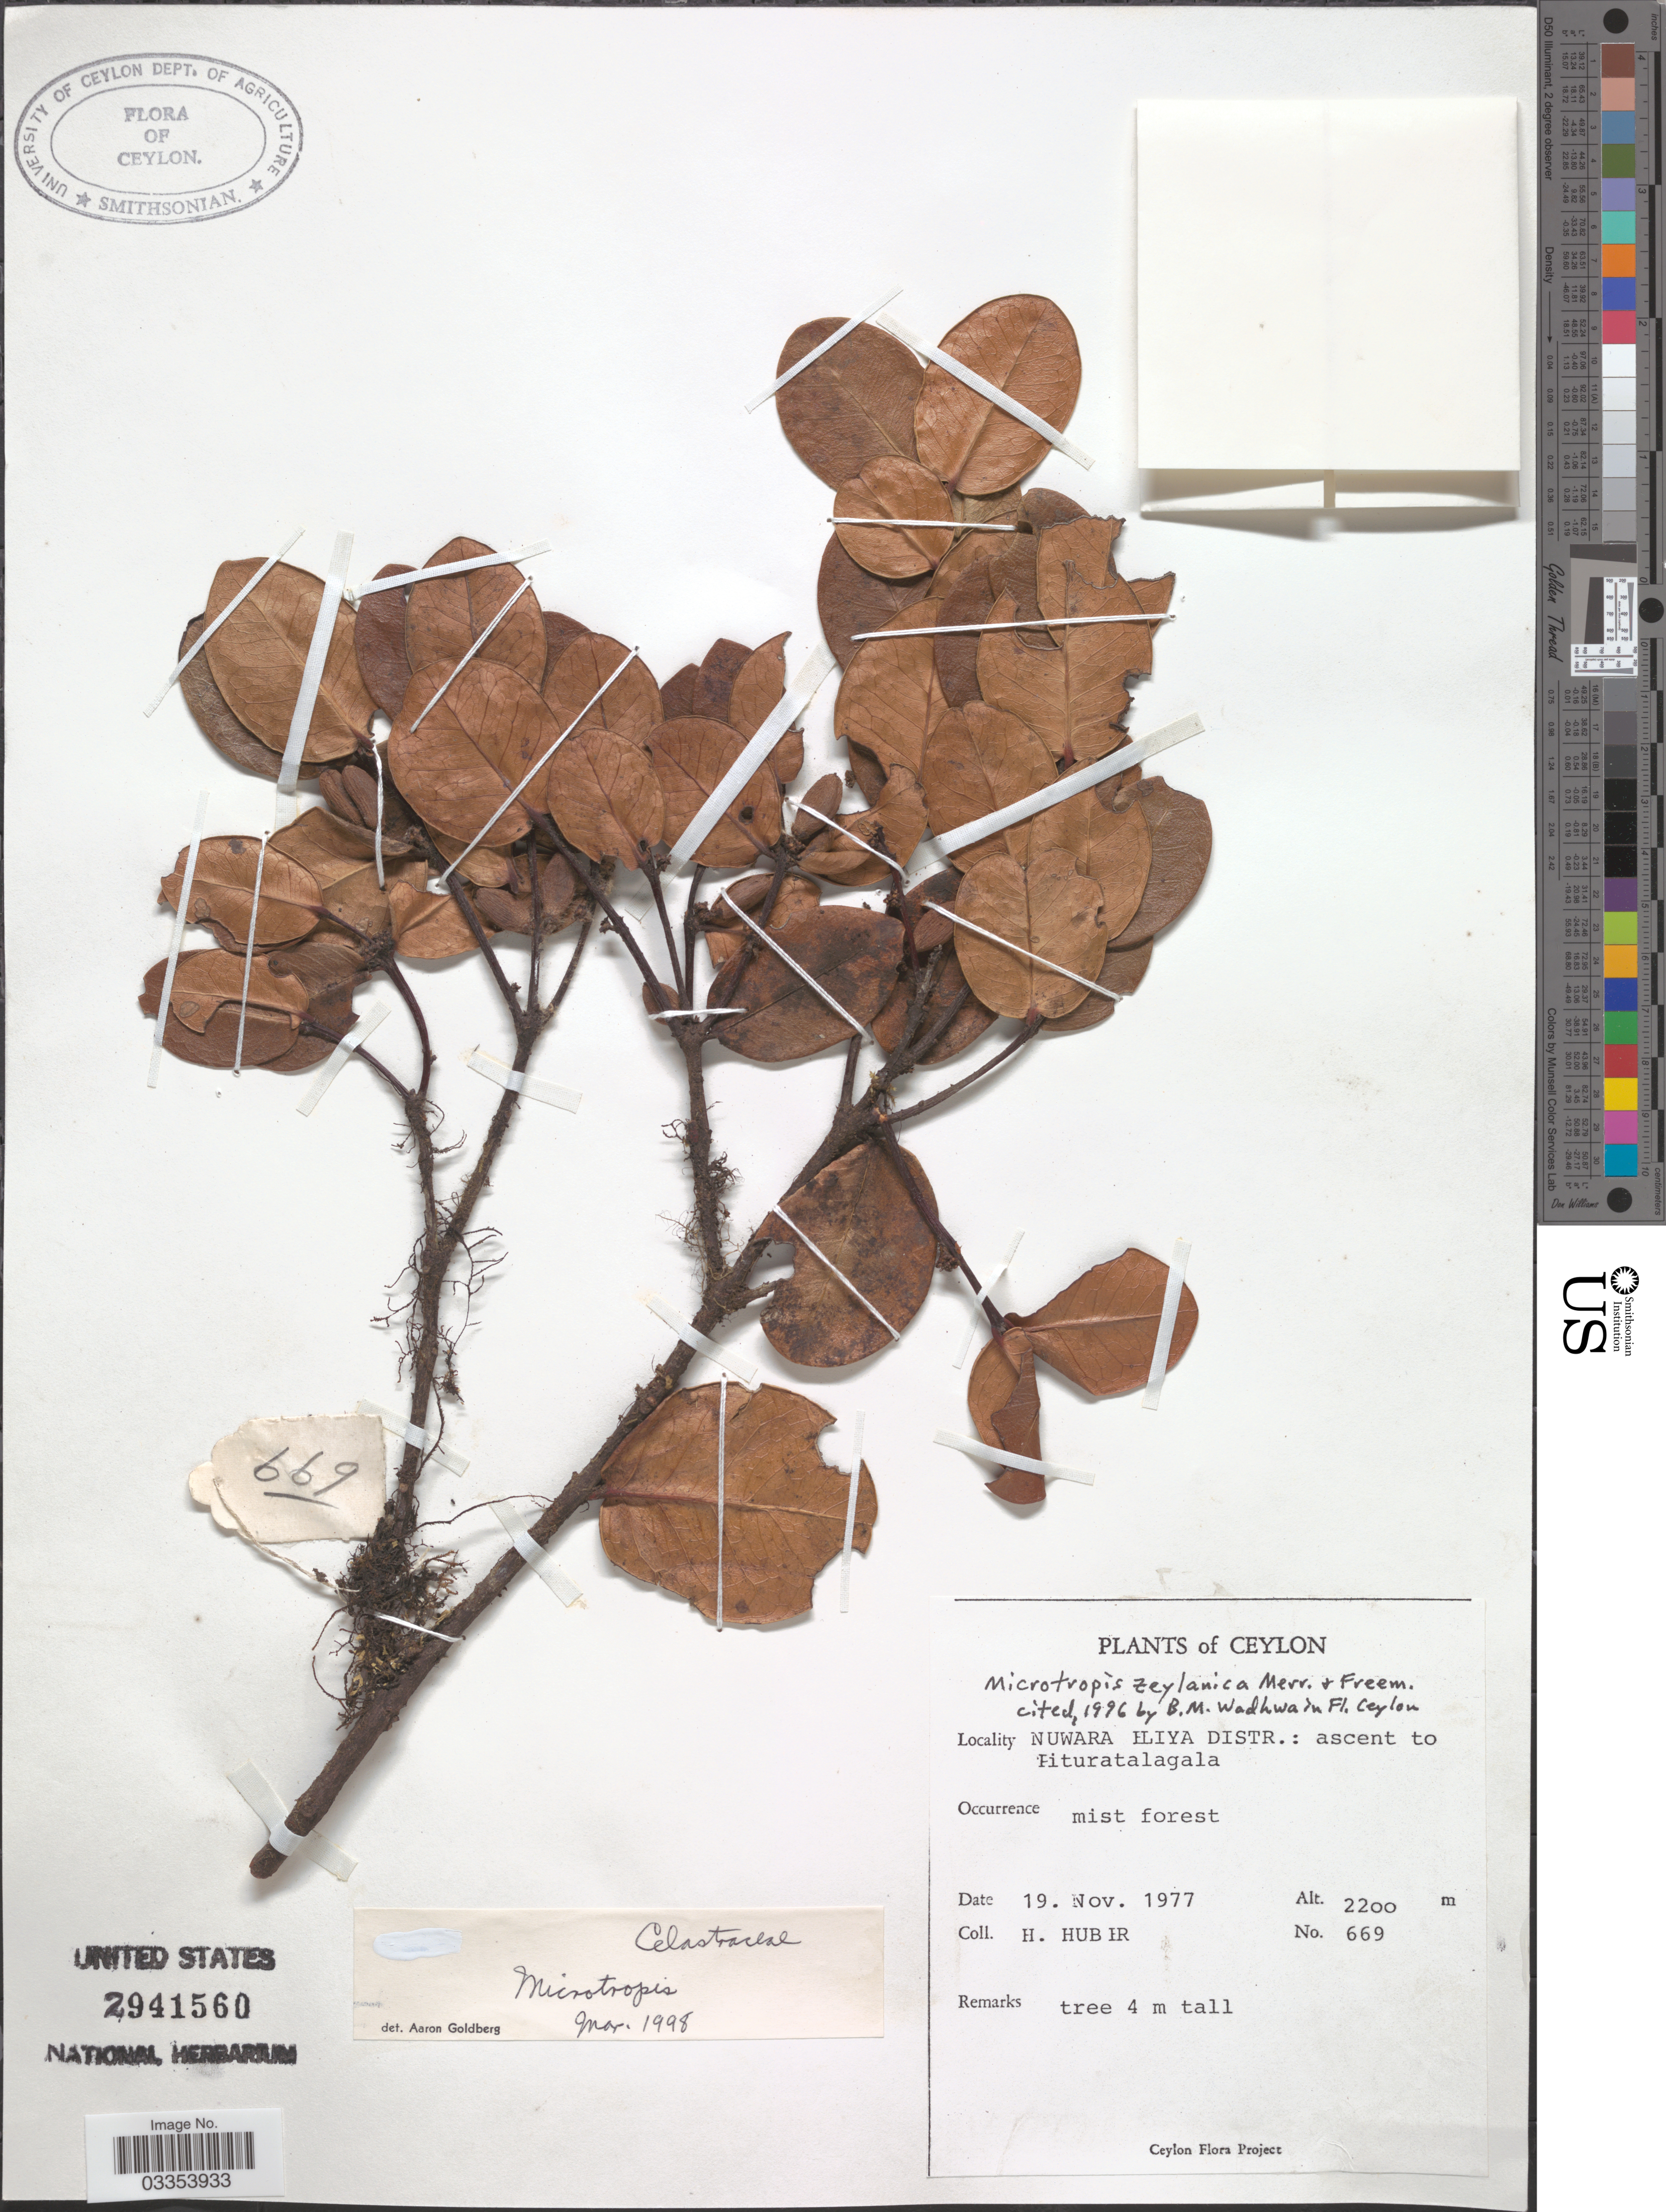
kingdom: Plantae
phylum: Tracheophyta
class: Magnoliopsida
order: Celastrales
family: Celastraceae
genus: Microtropis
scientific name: Microtropis zeylanica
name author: Merr. & F. L. Freeman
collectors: H. Huber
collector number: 669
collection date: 1977-11-19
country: Sri Lanka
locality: Ceylon. Nuwara Eliya Distr.: ascent to Pituratalagala.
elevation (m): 2200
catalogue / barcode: US 2941560